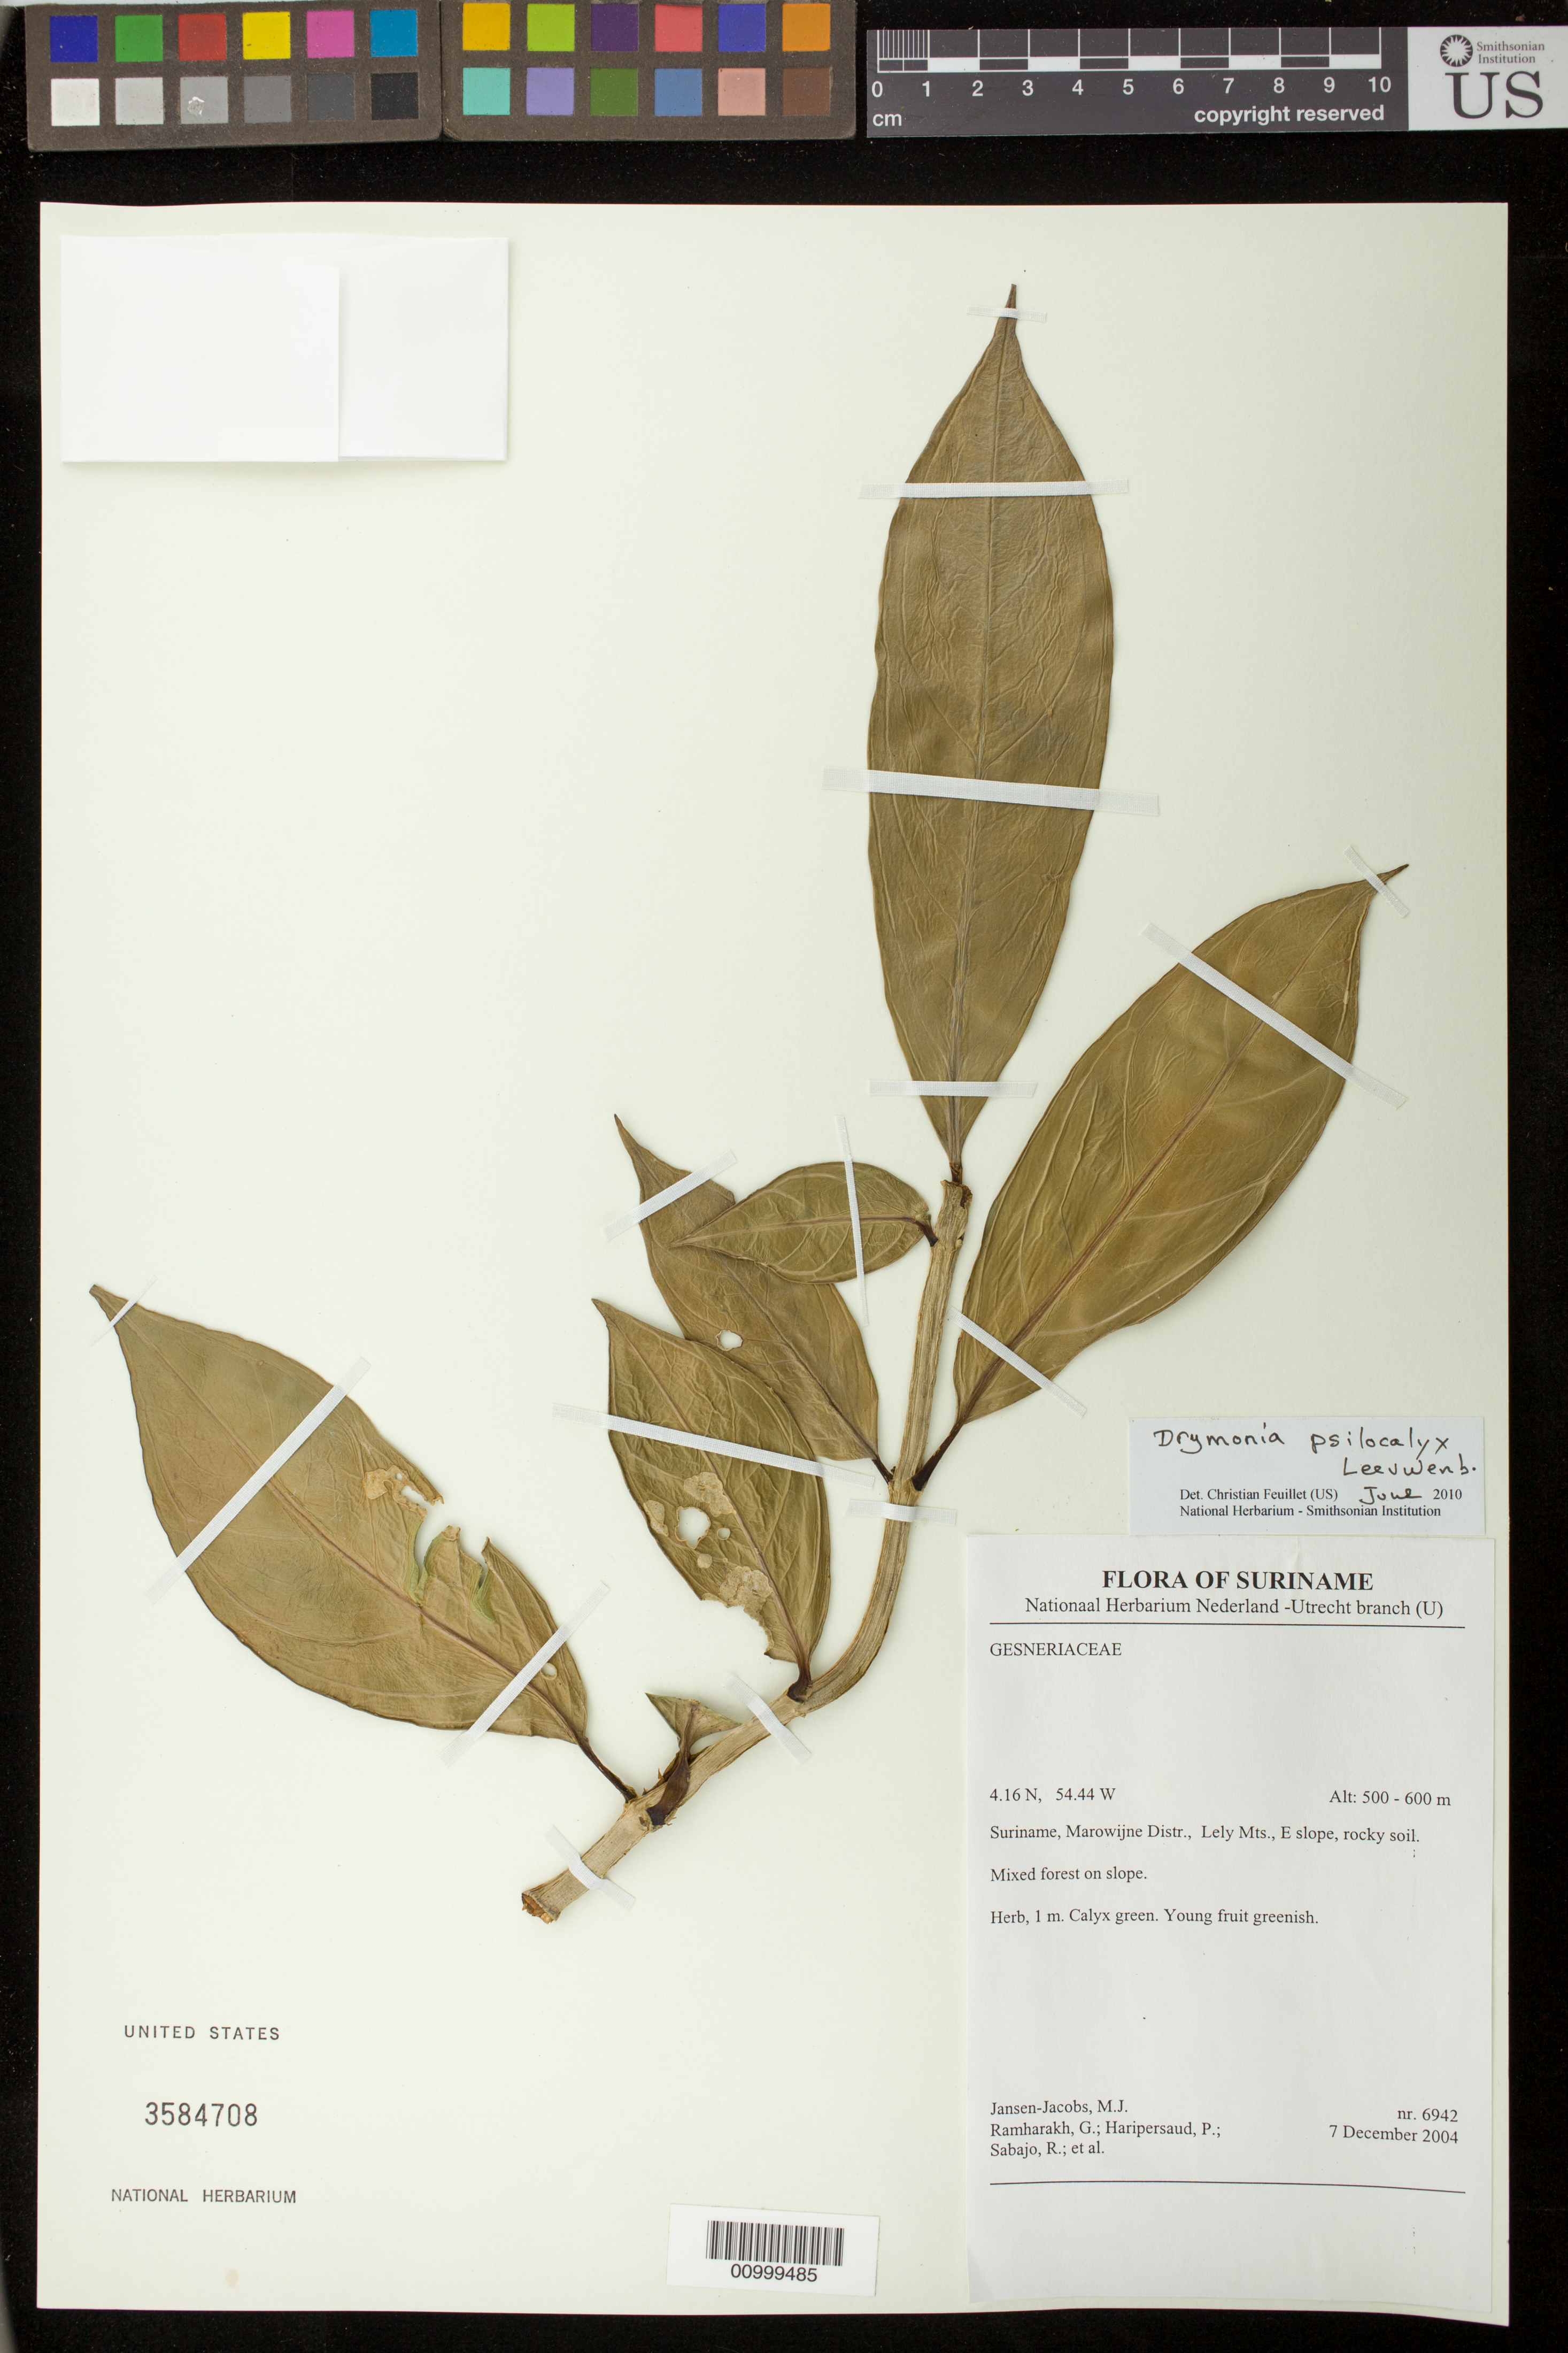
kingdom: Plantae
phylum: Tracheophyta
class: Magnoliopsida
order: Lamiales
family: Gesneriaceae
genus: Drymonia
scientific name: Drymonia psilocalyx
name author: Leeuwenb.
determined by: Feuillet, C.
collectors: M. J. Jansen-Jacobs et al.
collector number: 6942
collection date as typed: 7-Dec-04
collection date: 2004-12-07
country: Suriname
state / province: Marowijne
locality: Lely Mts., E slope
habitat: Lely Mts E. slope, rocky soil. Mixed forest on slope.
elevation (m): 500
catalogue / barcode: US 3584708